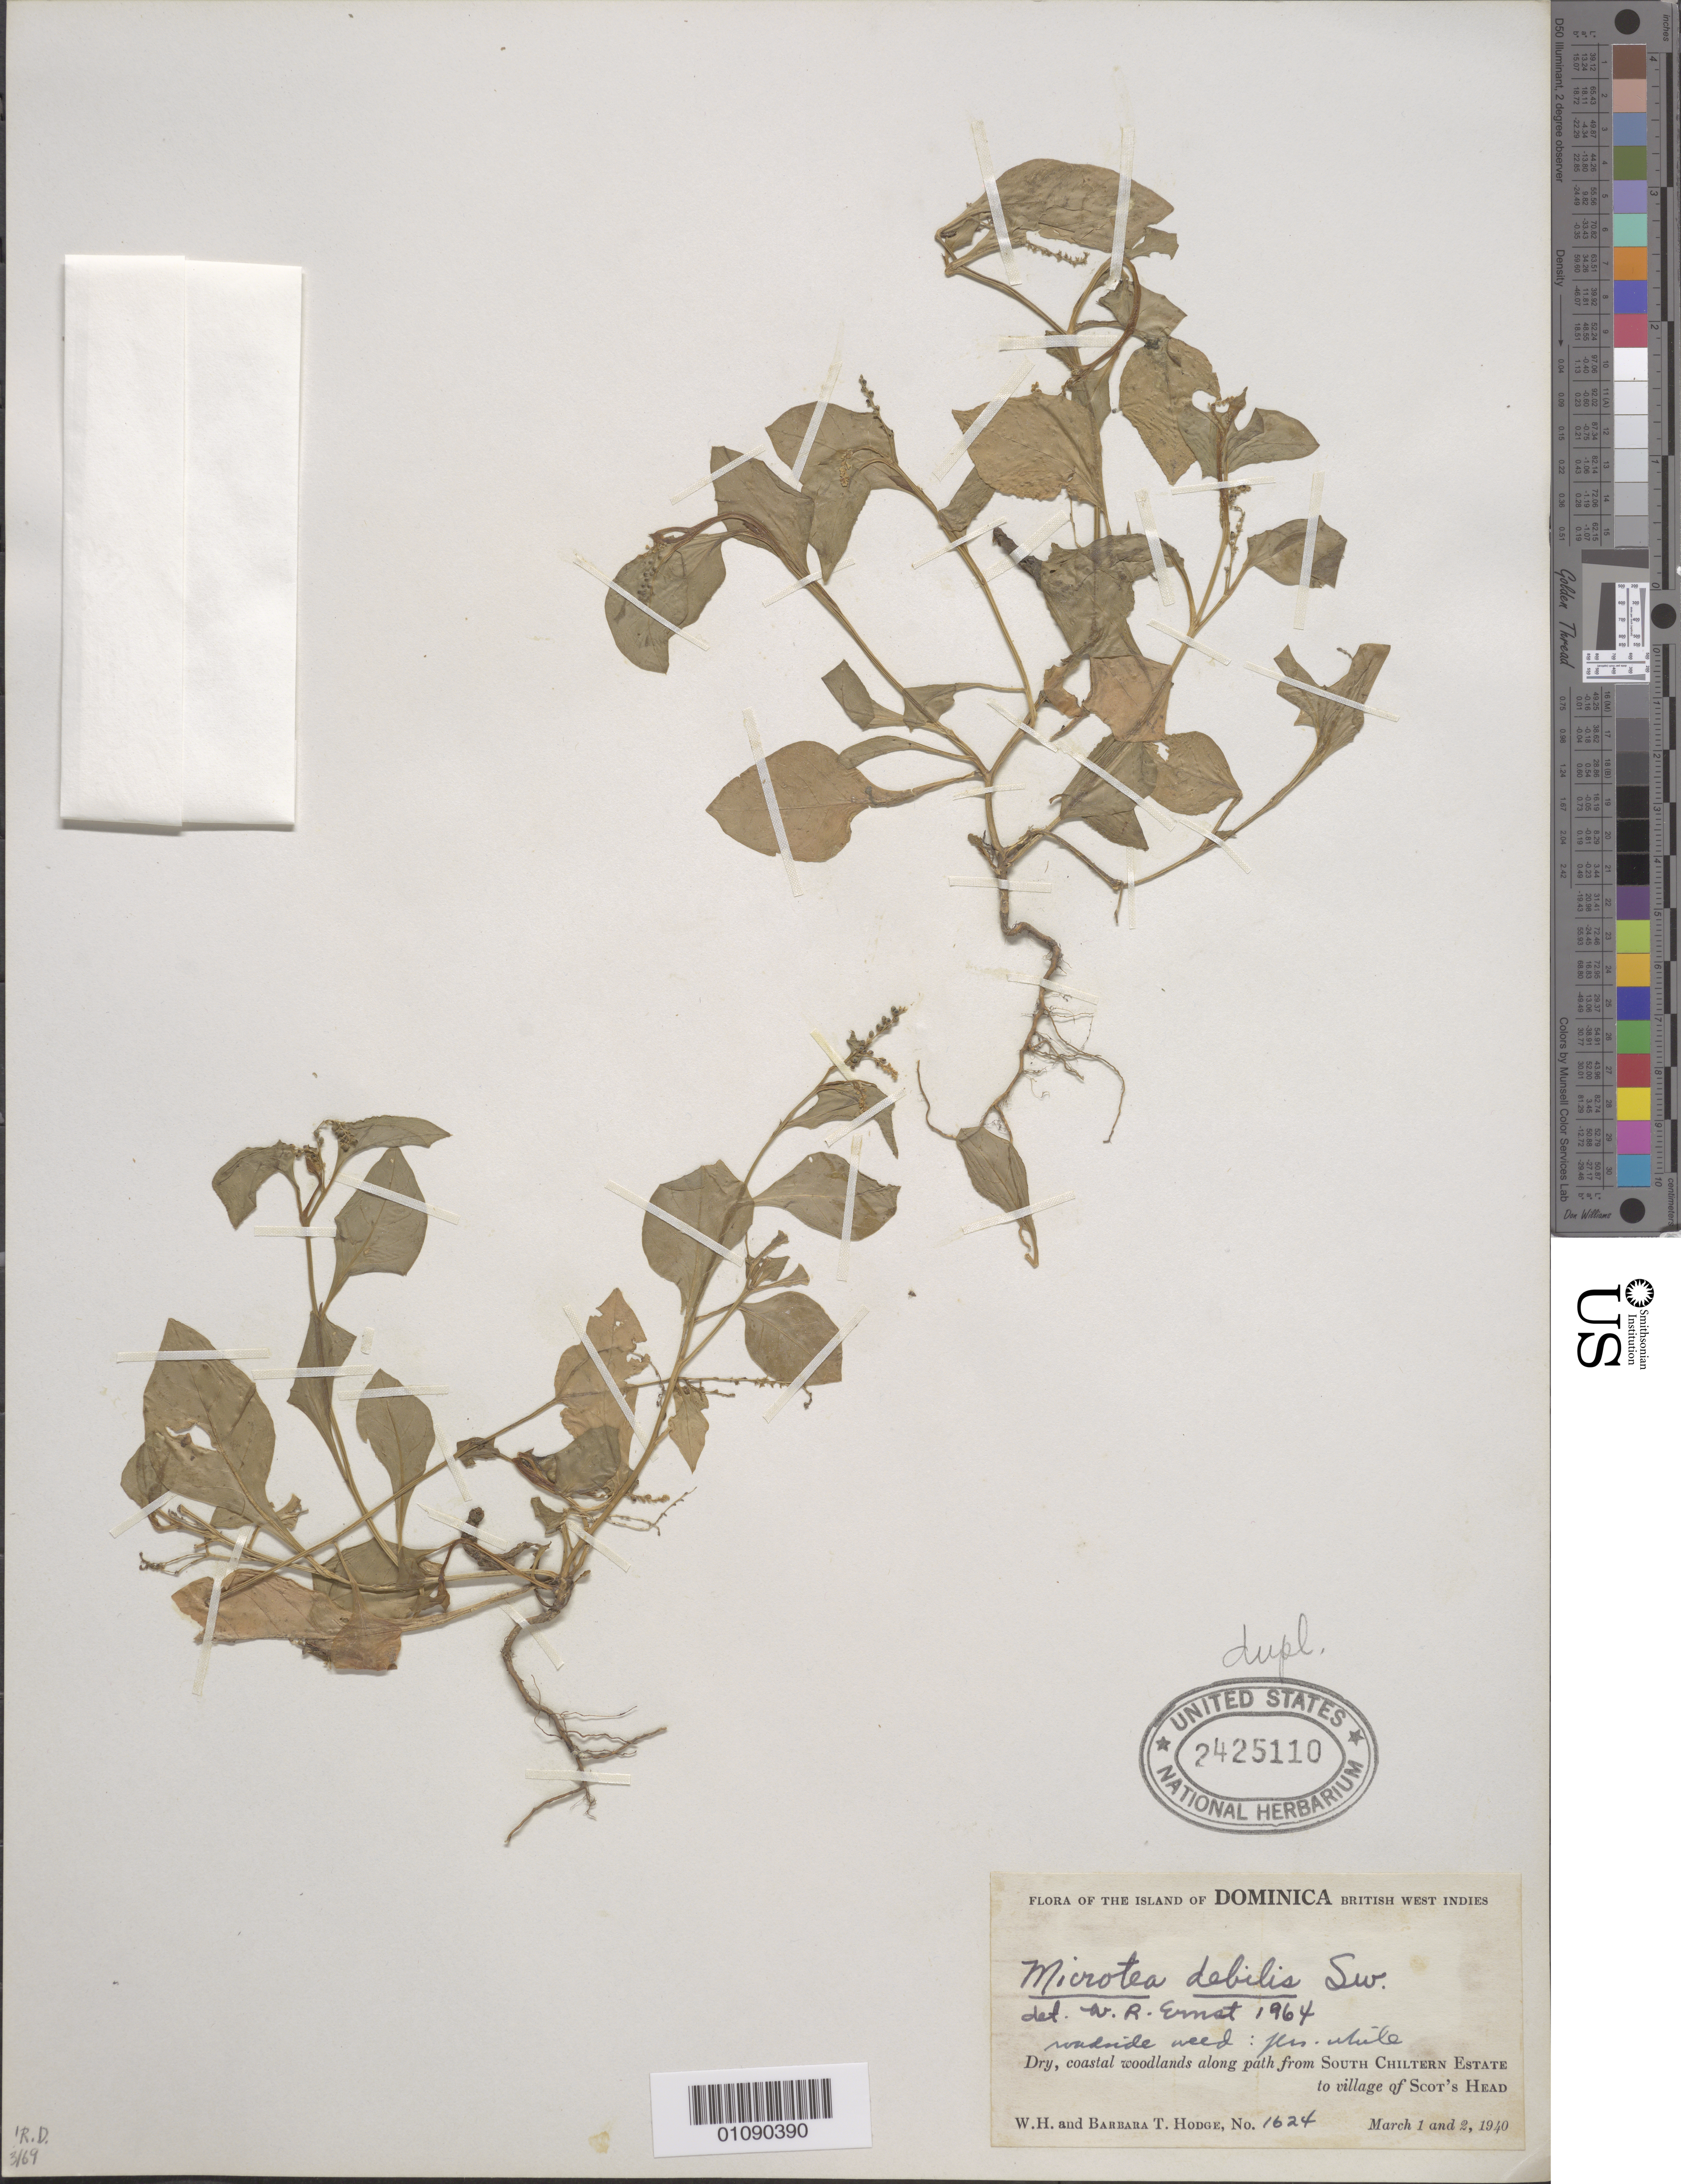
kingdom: Plantae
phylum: Tracheophyta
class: Magnoliopsida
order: Caryophyllales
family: Microteaceae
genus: Microtea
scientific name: Microtea debilis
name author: Sw.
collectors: W. Hodge & B. Hodge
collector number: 1624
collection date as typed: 01 Mar 1940 to 02 Mar 1940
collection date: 1940-03-01/1940-03-02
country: Dominica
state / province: St. Mark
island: Dominica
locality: Along path from South Chiltern Estate to the village of Scot's Heard.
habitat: Dry, coastal woodlands. Roadside weed.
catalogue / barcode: US 2425110